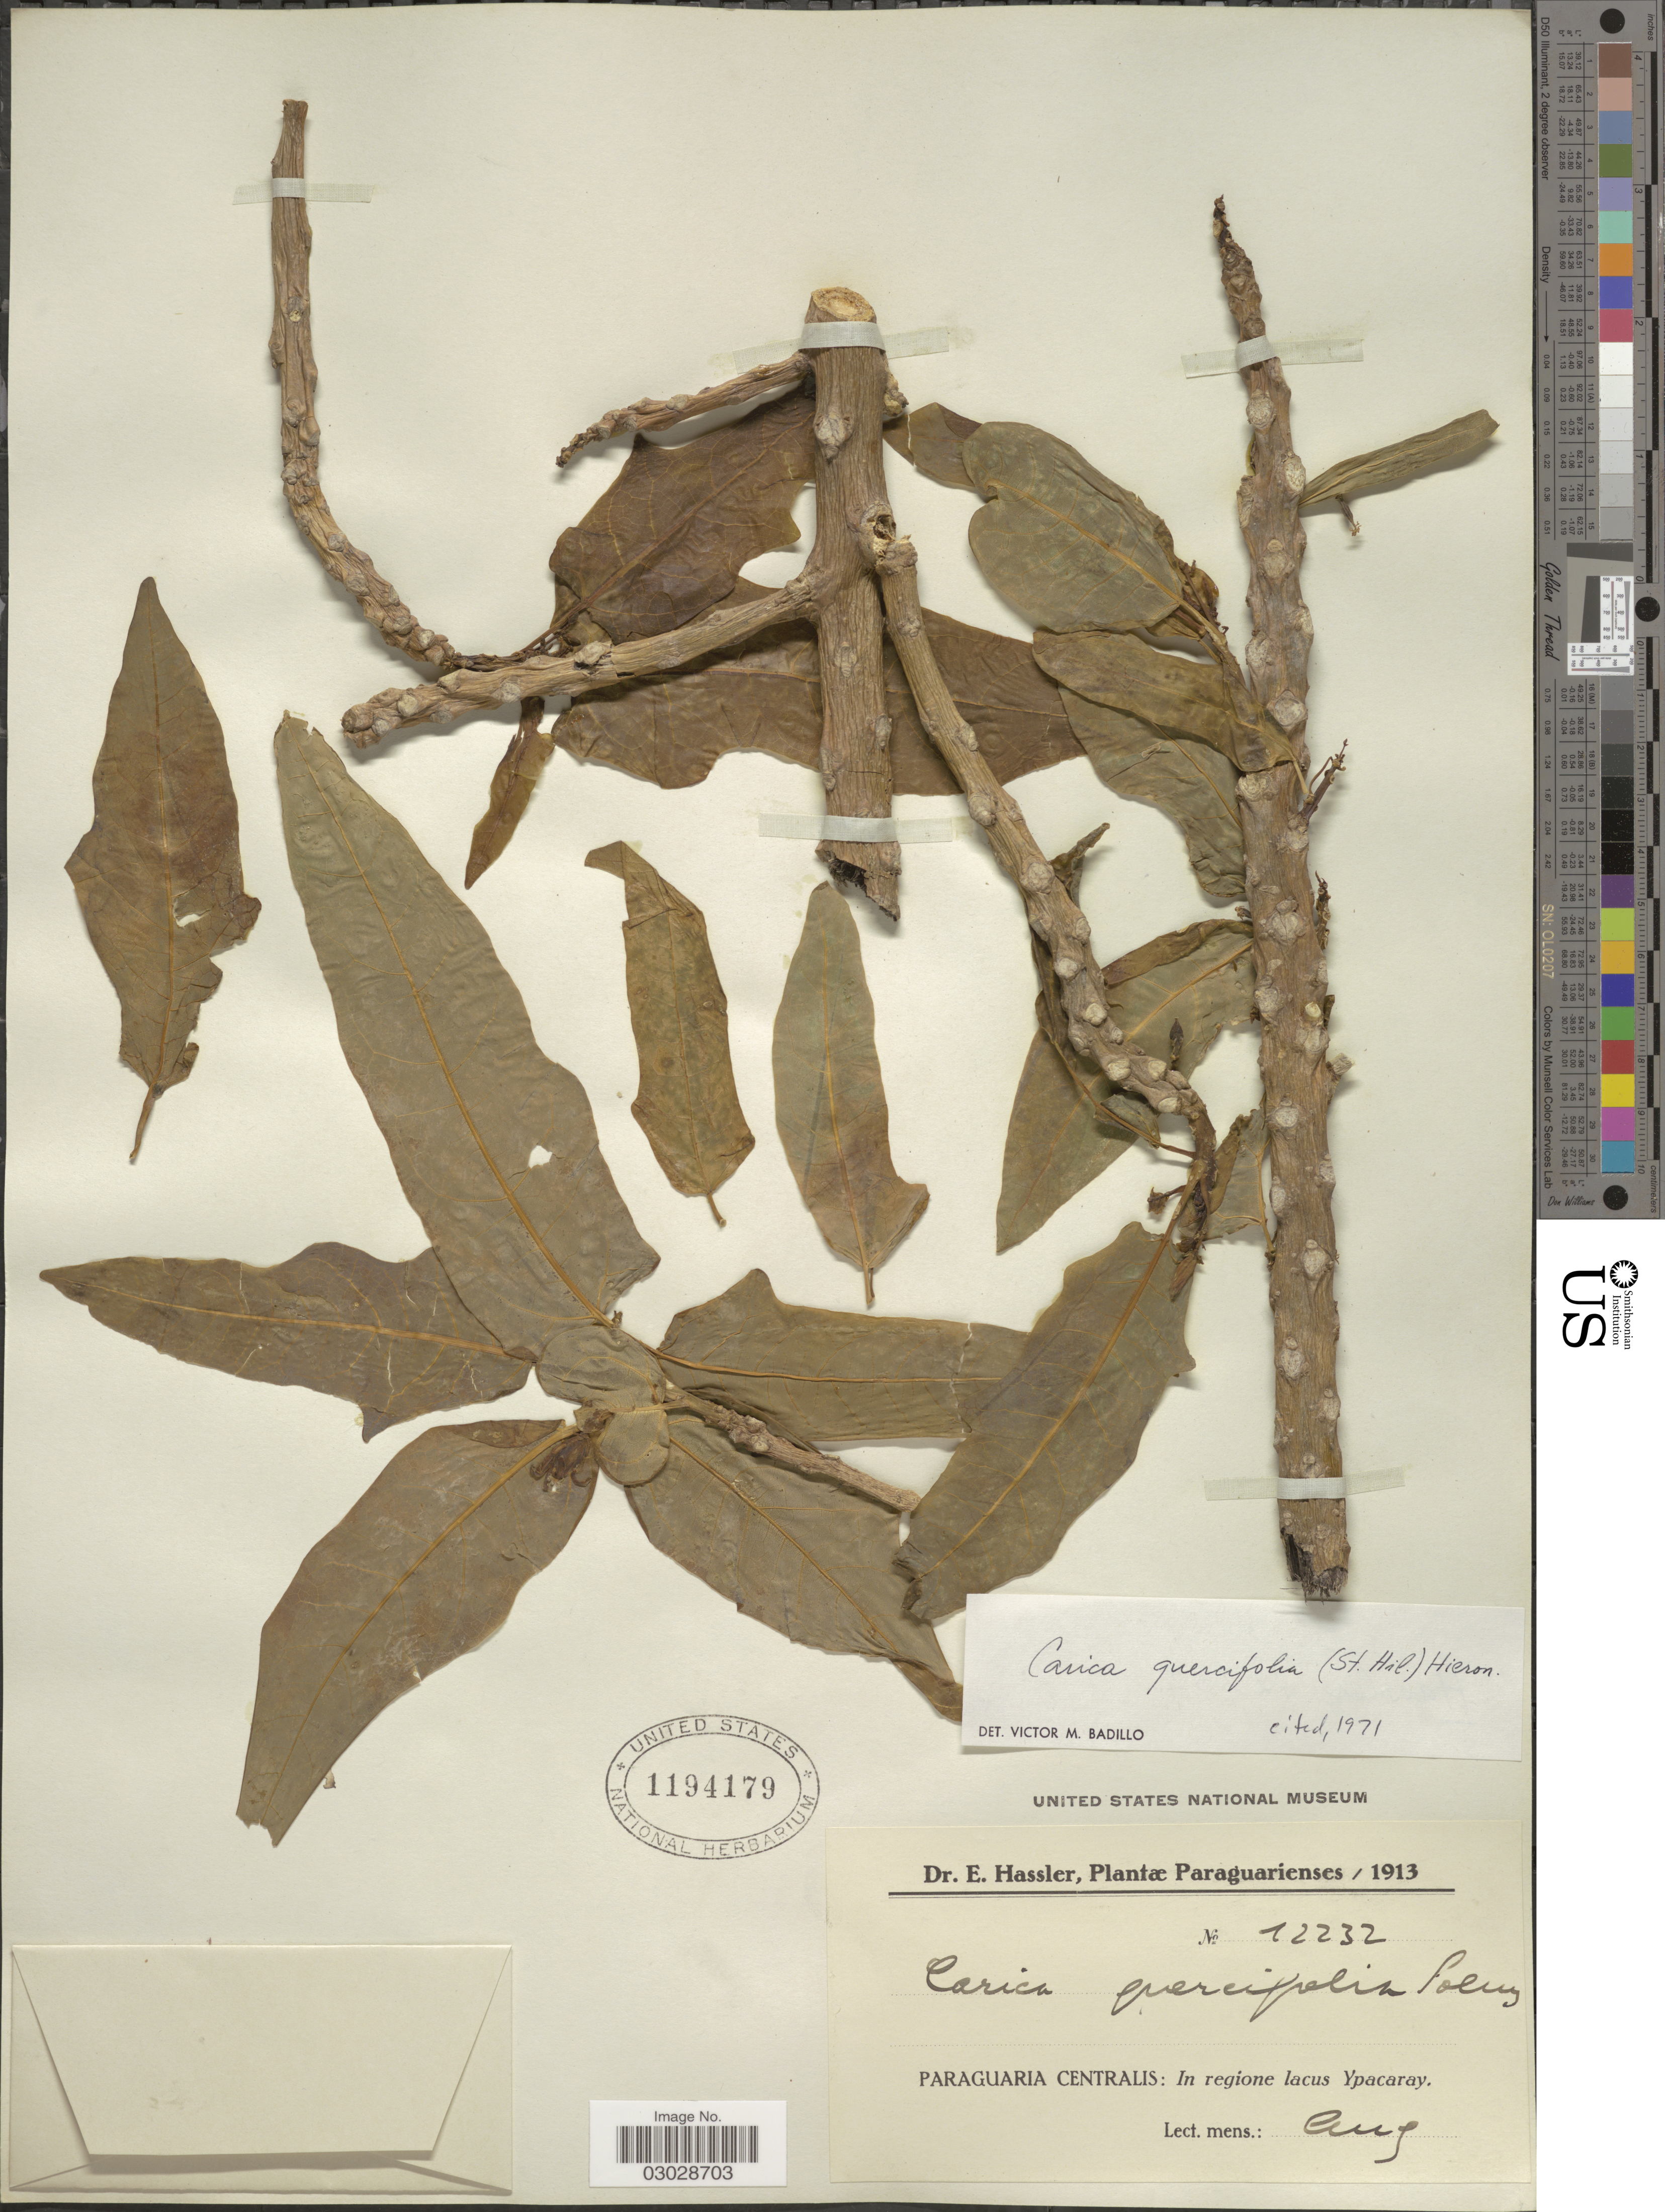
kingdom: Plantae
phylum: Tracheophyta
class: Magnoliopsida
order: Brassicales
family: Caricaceae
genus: Vasconcellea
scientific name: Vasconcellea quercifolia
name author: A. St.-Hil.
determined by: Strong, M. T., (US), Smithsonian Institution - National Museum of Natural History (UNITED STATES)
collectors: E. Hassler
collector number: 12232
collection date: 1913-08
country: Paraguay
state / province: Paraguari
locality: Paraguaria Centralis: in regione lacus Ypacaray.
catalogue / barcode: US 1194179